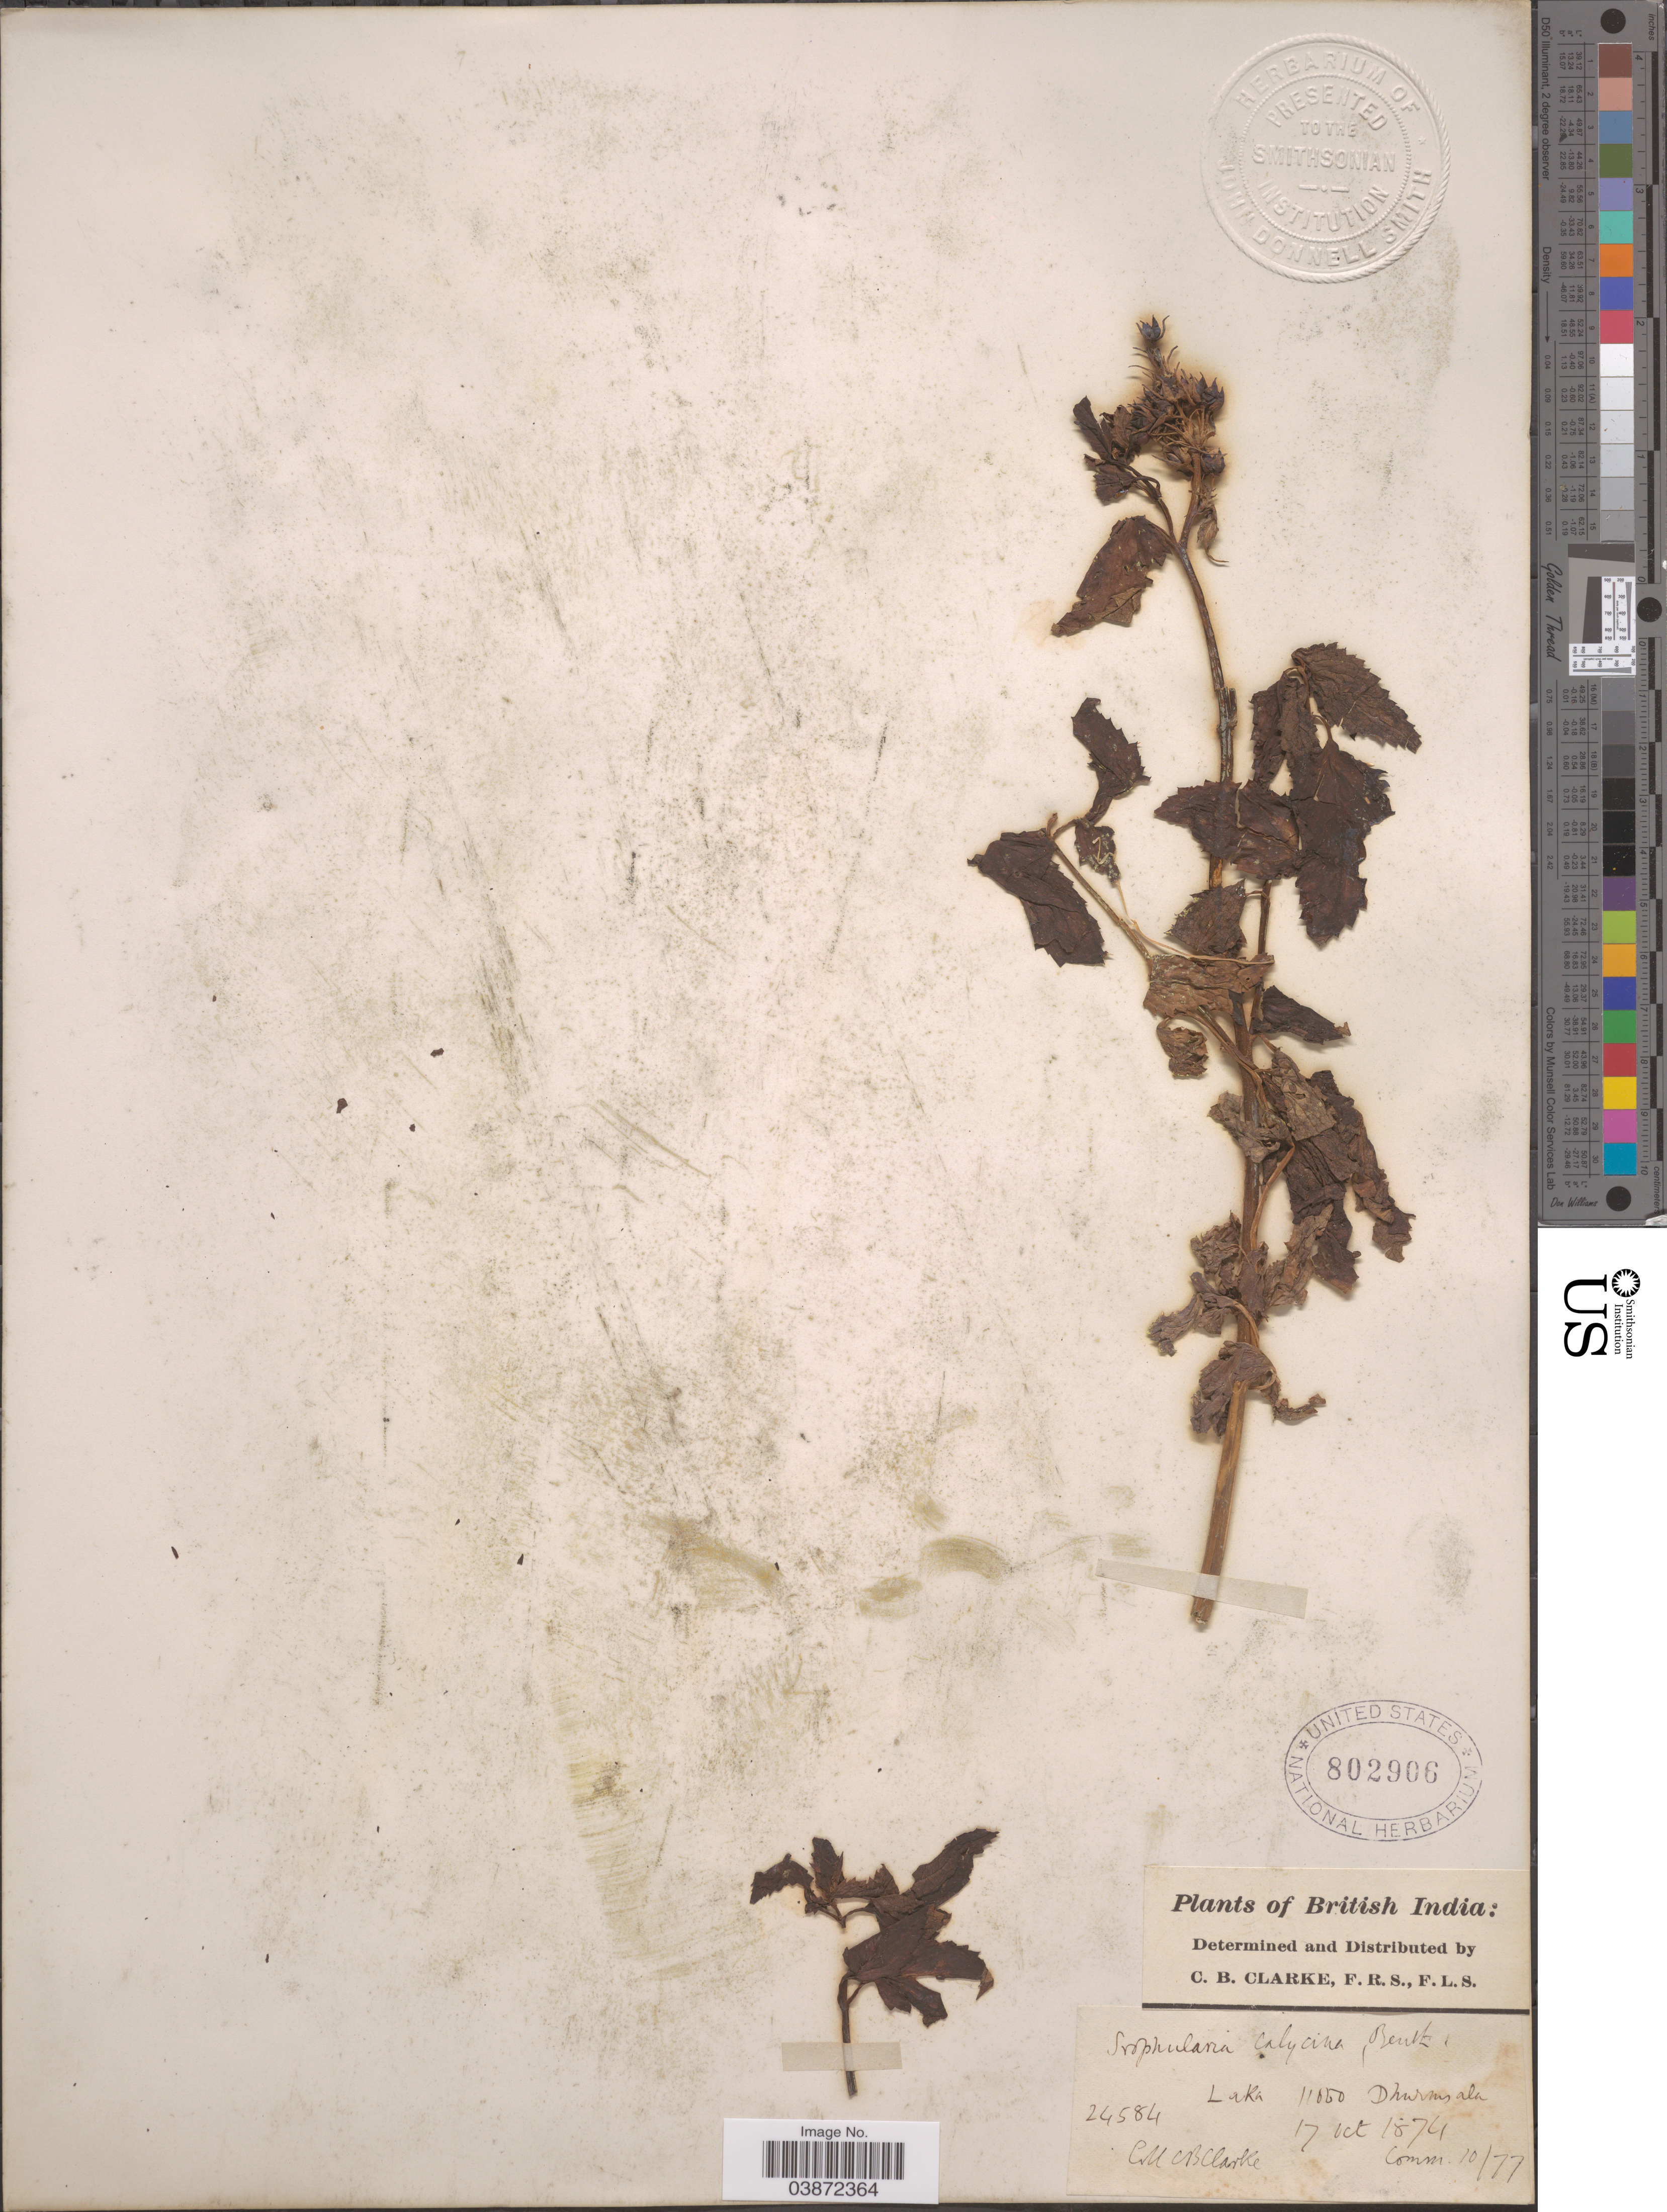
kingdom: Plantae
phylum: Tracheophyta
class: Magnoliopsida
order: Lamiales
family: Scrophulariaceae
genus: Scrophularia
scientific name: Scrophularia calycina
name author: Boiss.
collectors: C. B. Clarke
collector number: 24584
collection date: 1874-10-17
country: India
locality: British India. Laka. Dhurmsala.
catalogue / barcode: US 802906